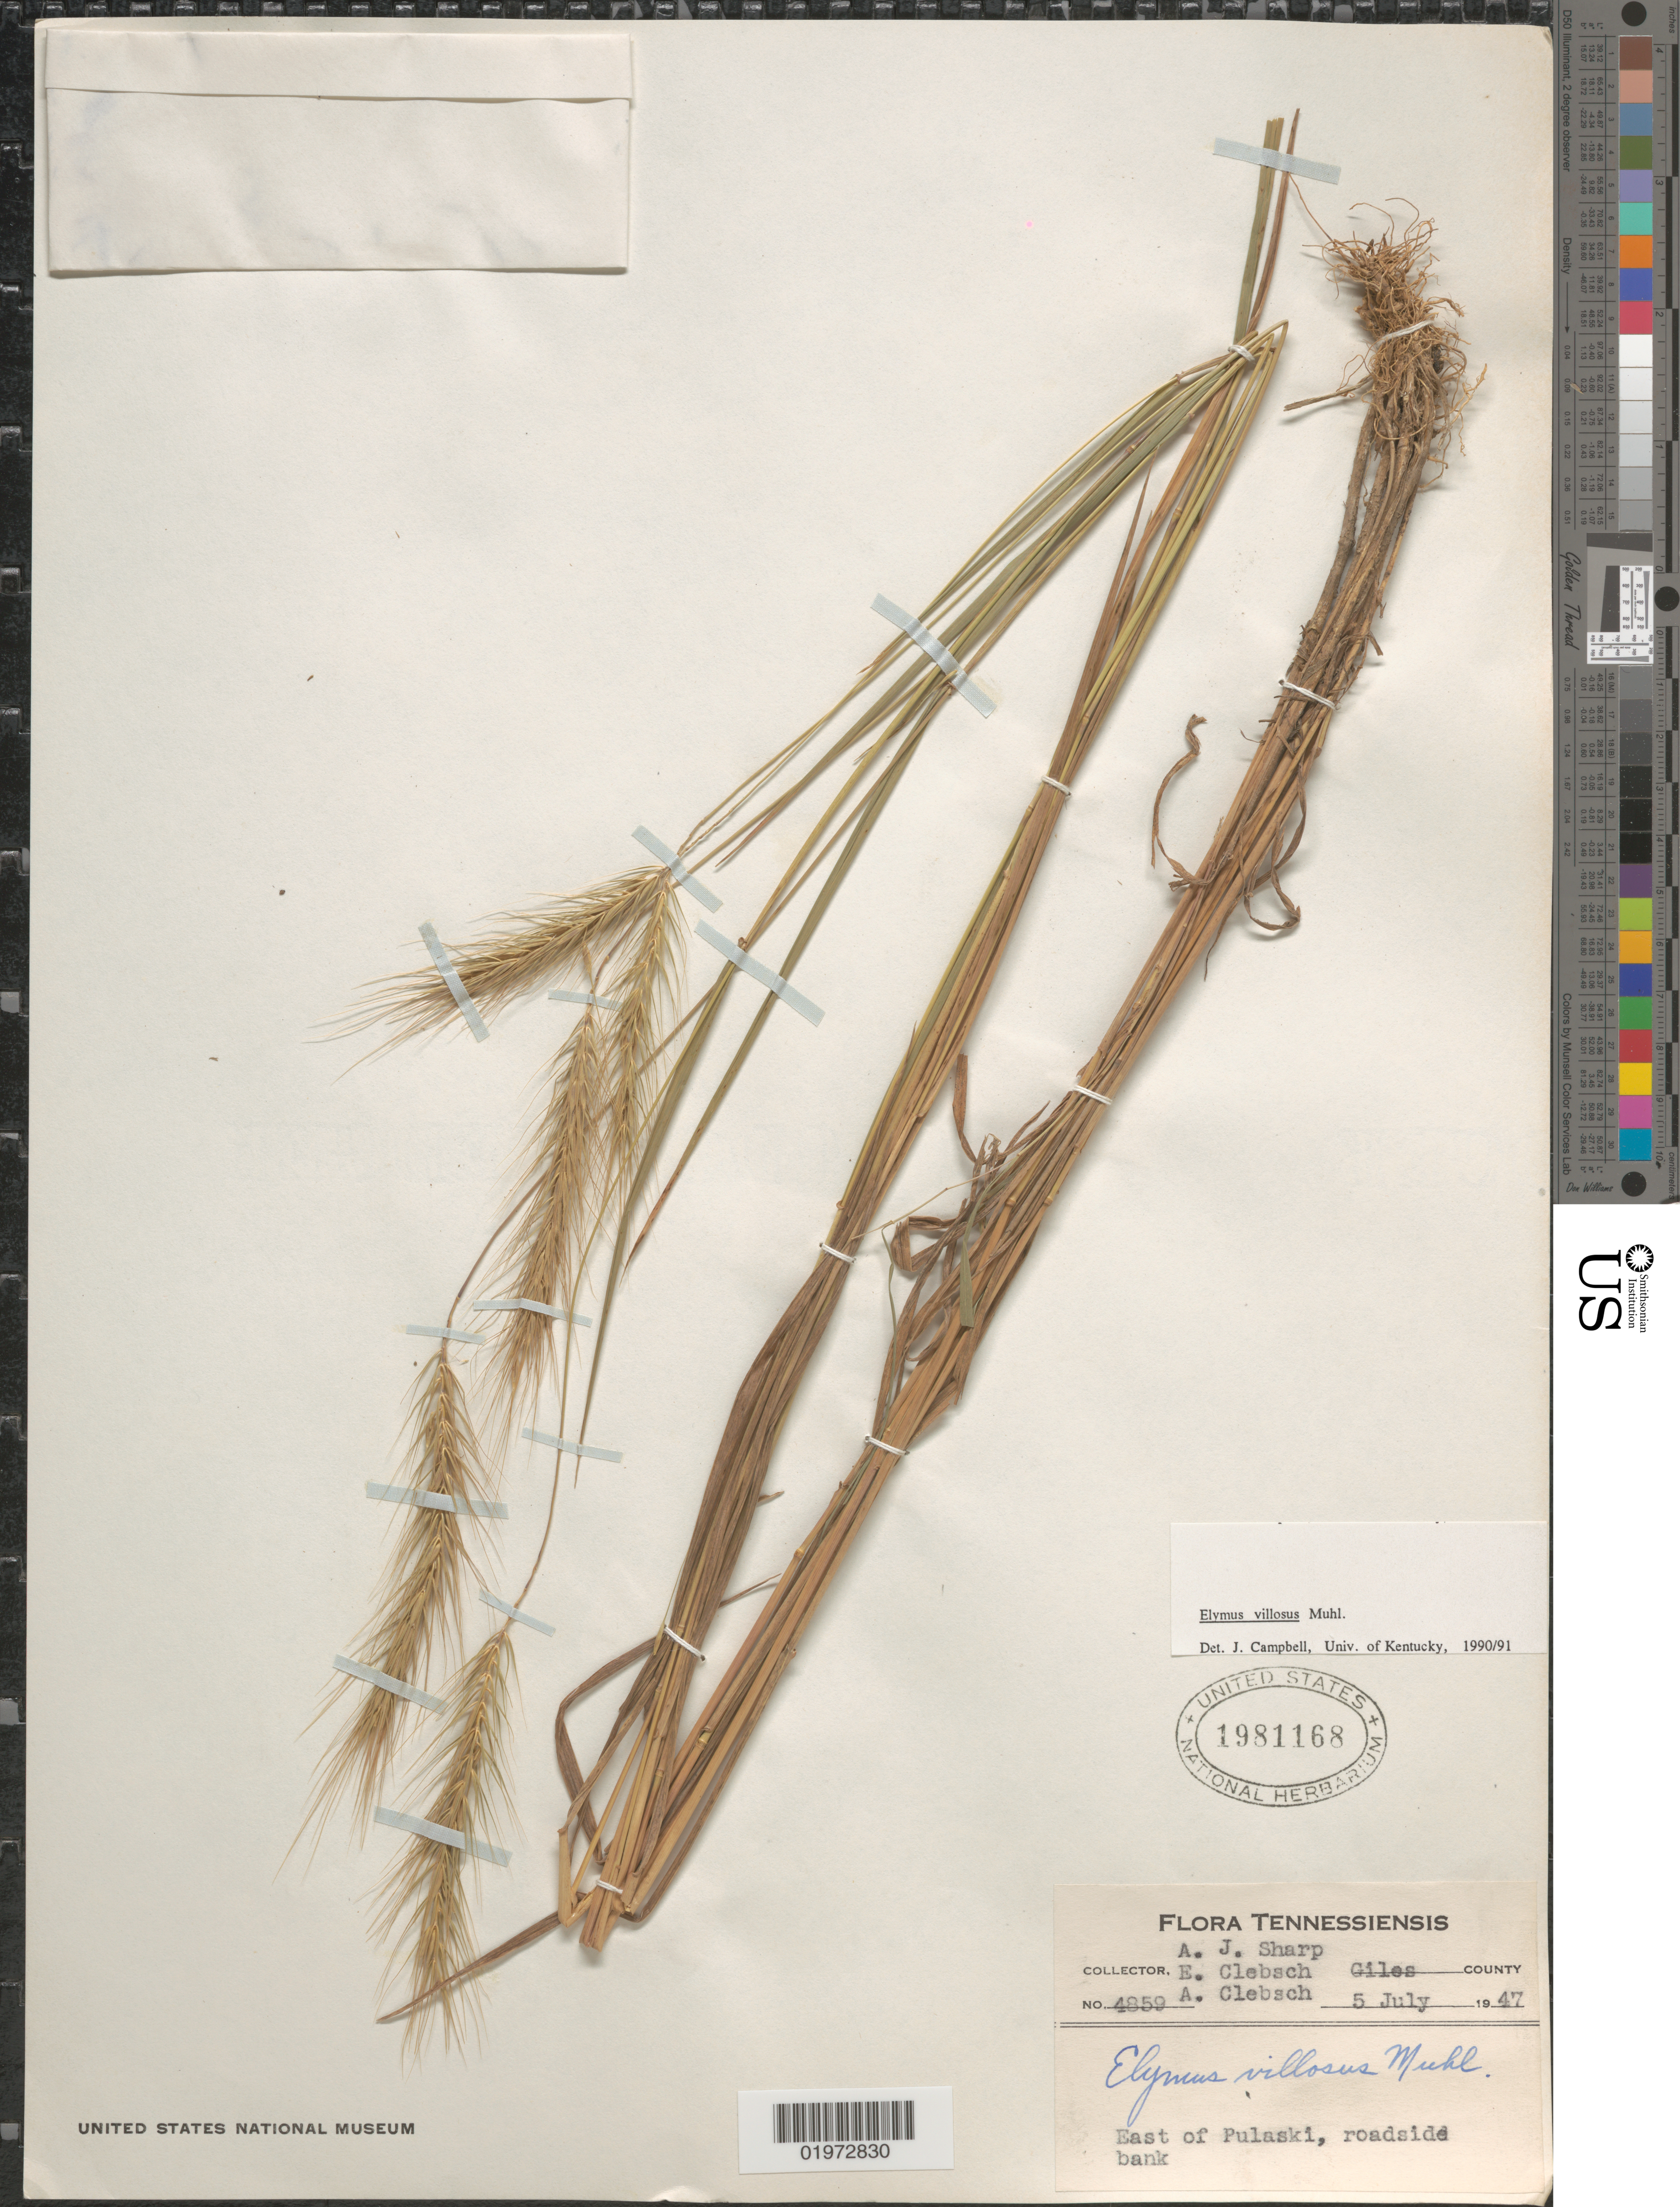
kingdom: Plantae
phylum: Tracheophyta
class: Liliopsida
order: Poales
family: Poaceae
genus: Elymus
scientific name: Elymus villosus var. arkansanus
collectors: A. J. Sharp, E. Clebsch & A. Clebsch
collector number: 4859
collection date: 1947-07-05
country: United States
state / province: Tennessee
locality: Giles County. East of Pulaski, roadside bank.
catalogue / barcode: US 1981168